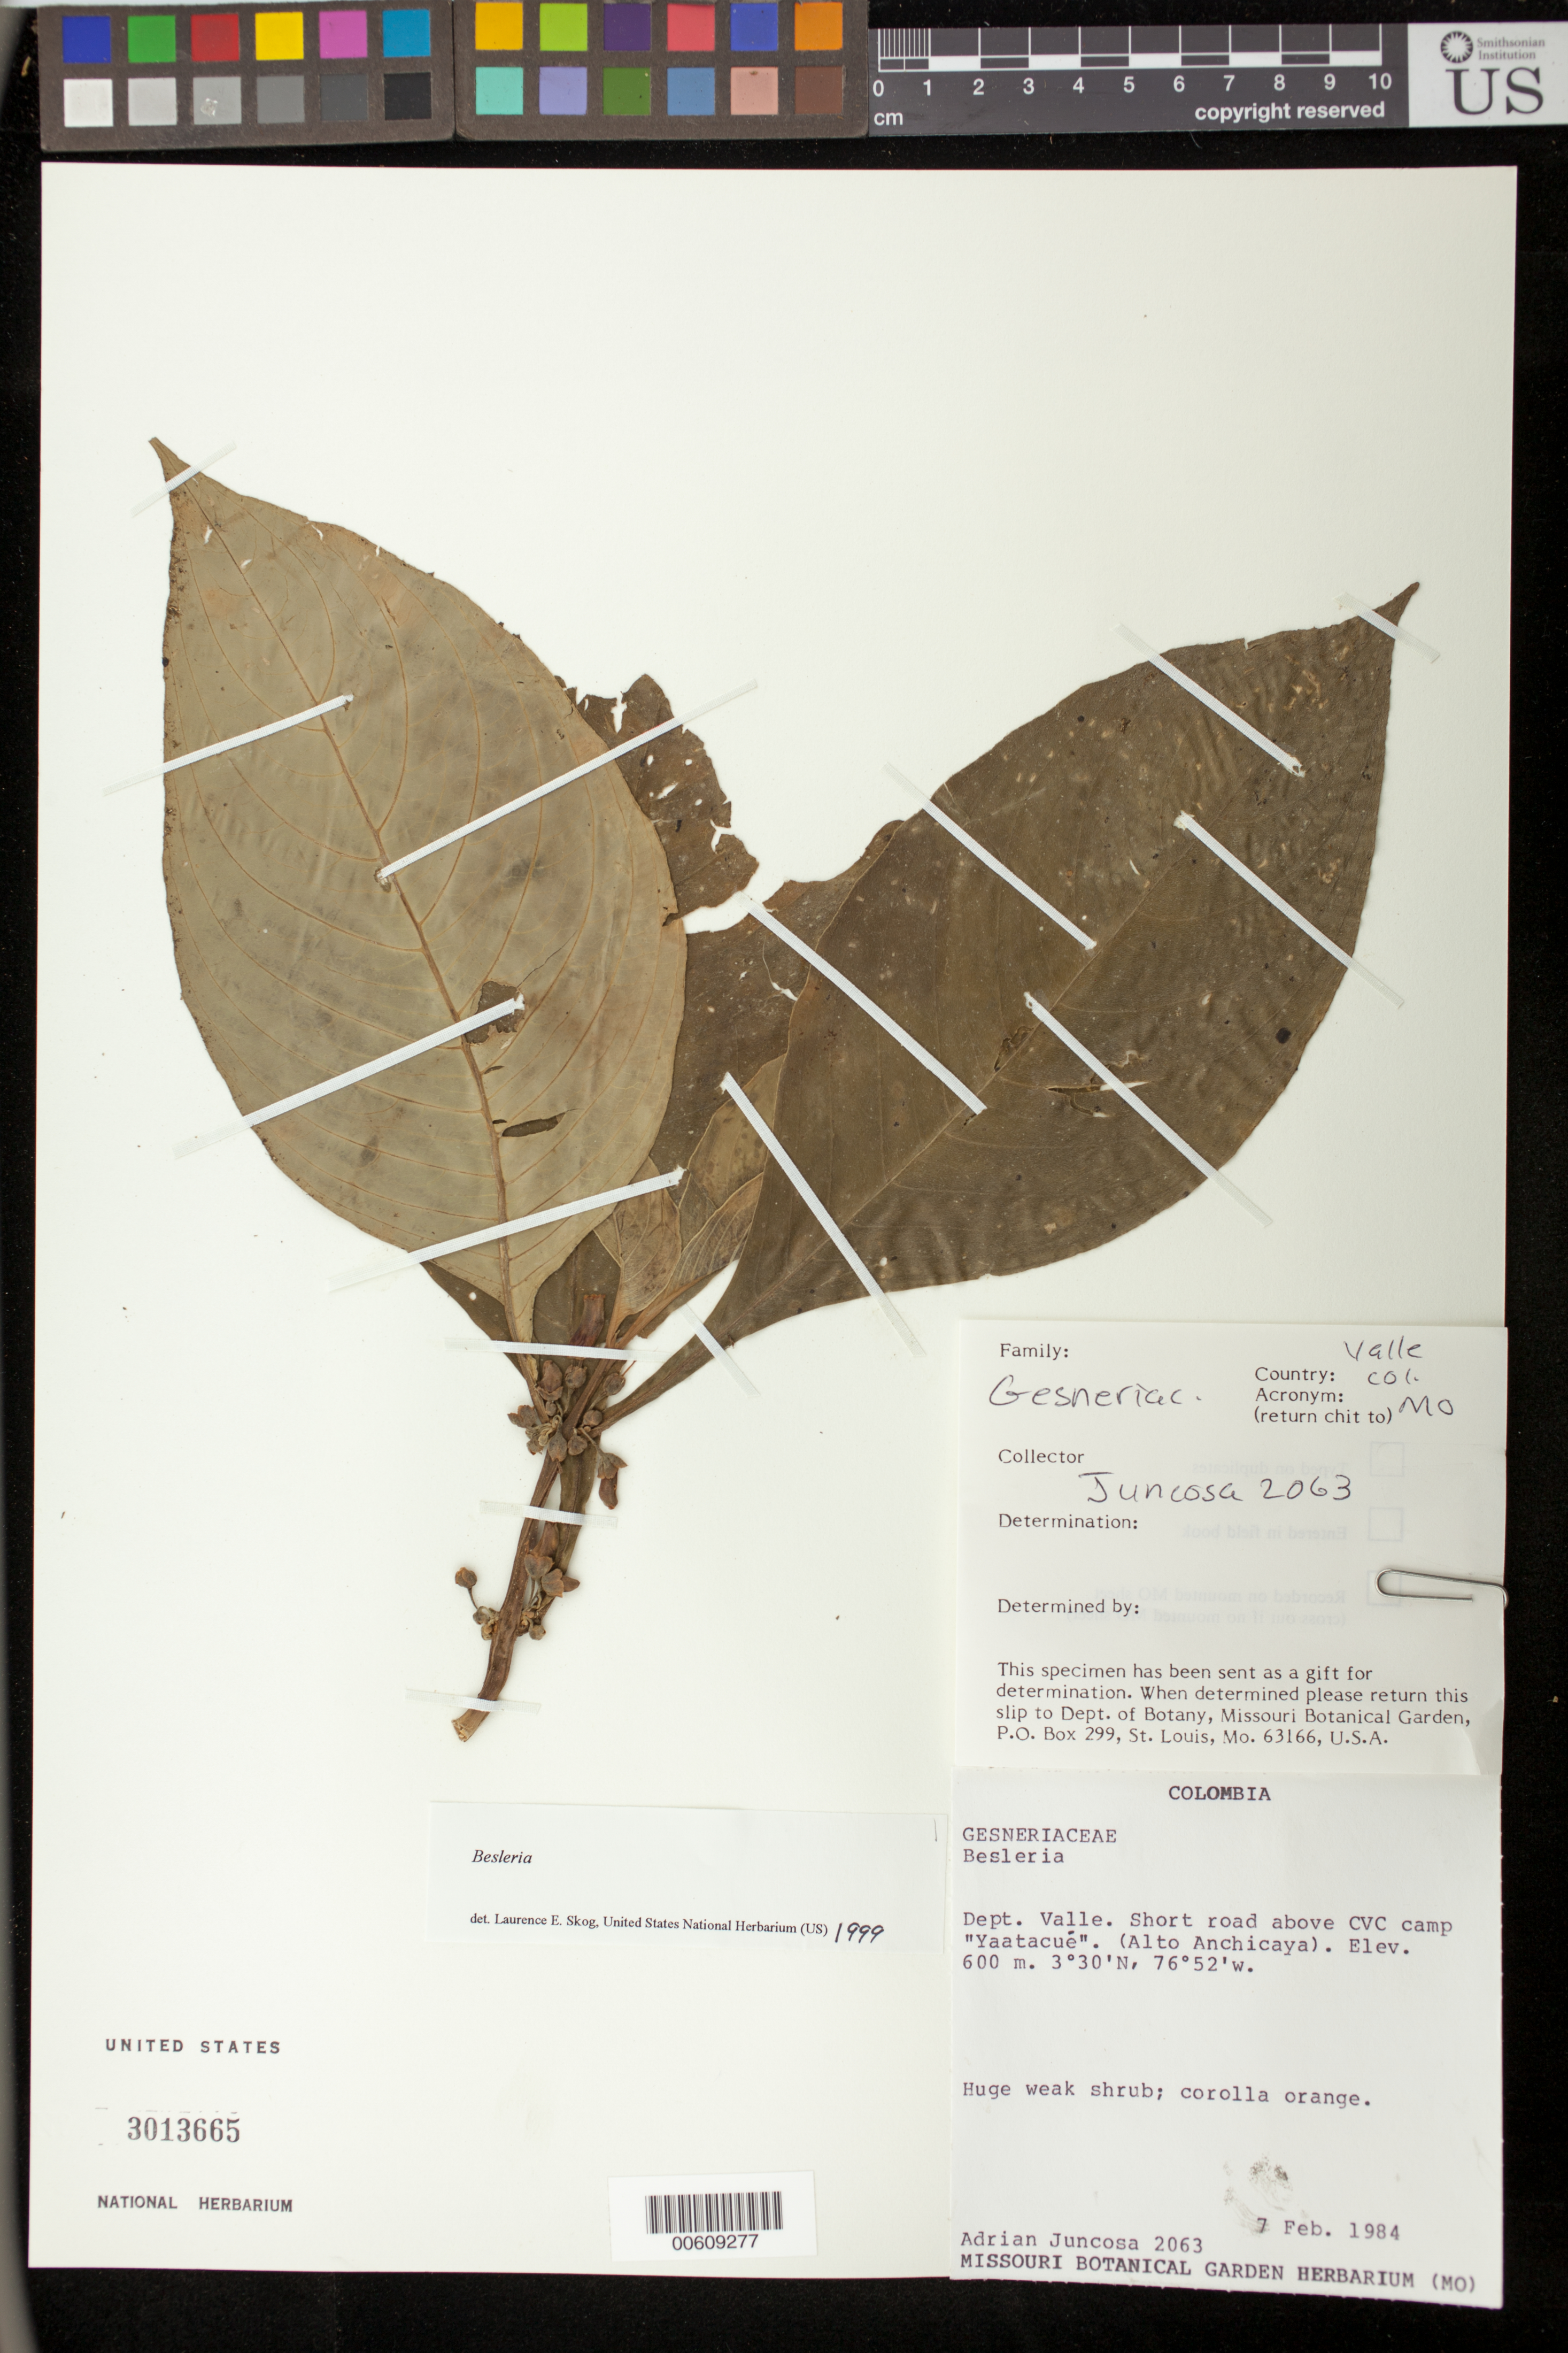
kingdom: Plantae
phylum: Tracheophyta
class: Magnoliopsida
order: Lamiales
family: Gesneriaceae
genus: Besleria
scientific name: Besleria tambensis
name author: C.V. Morton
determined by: Skog, Laurence E.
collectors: A. Juncosa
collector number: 2063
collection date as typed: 07 Feb 1984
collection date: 1984-02-07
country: Colombia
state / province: Valle del Cauca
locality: Road from El Danubio, just below CVC camp "Yatacué" (Alto Anchicaya)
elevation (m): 600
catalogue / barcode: US 3013665